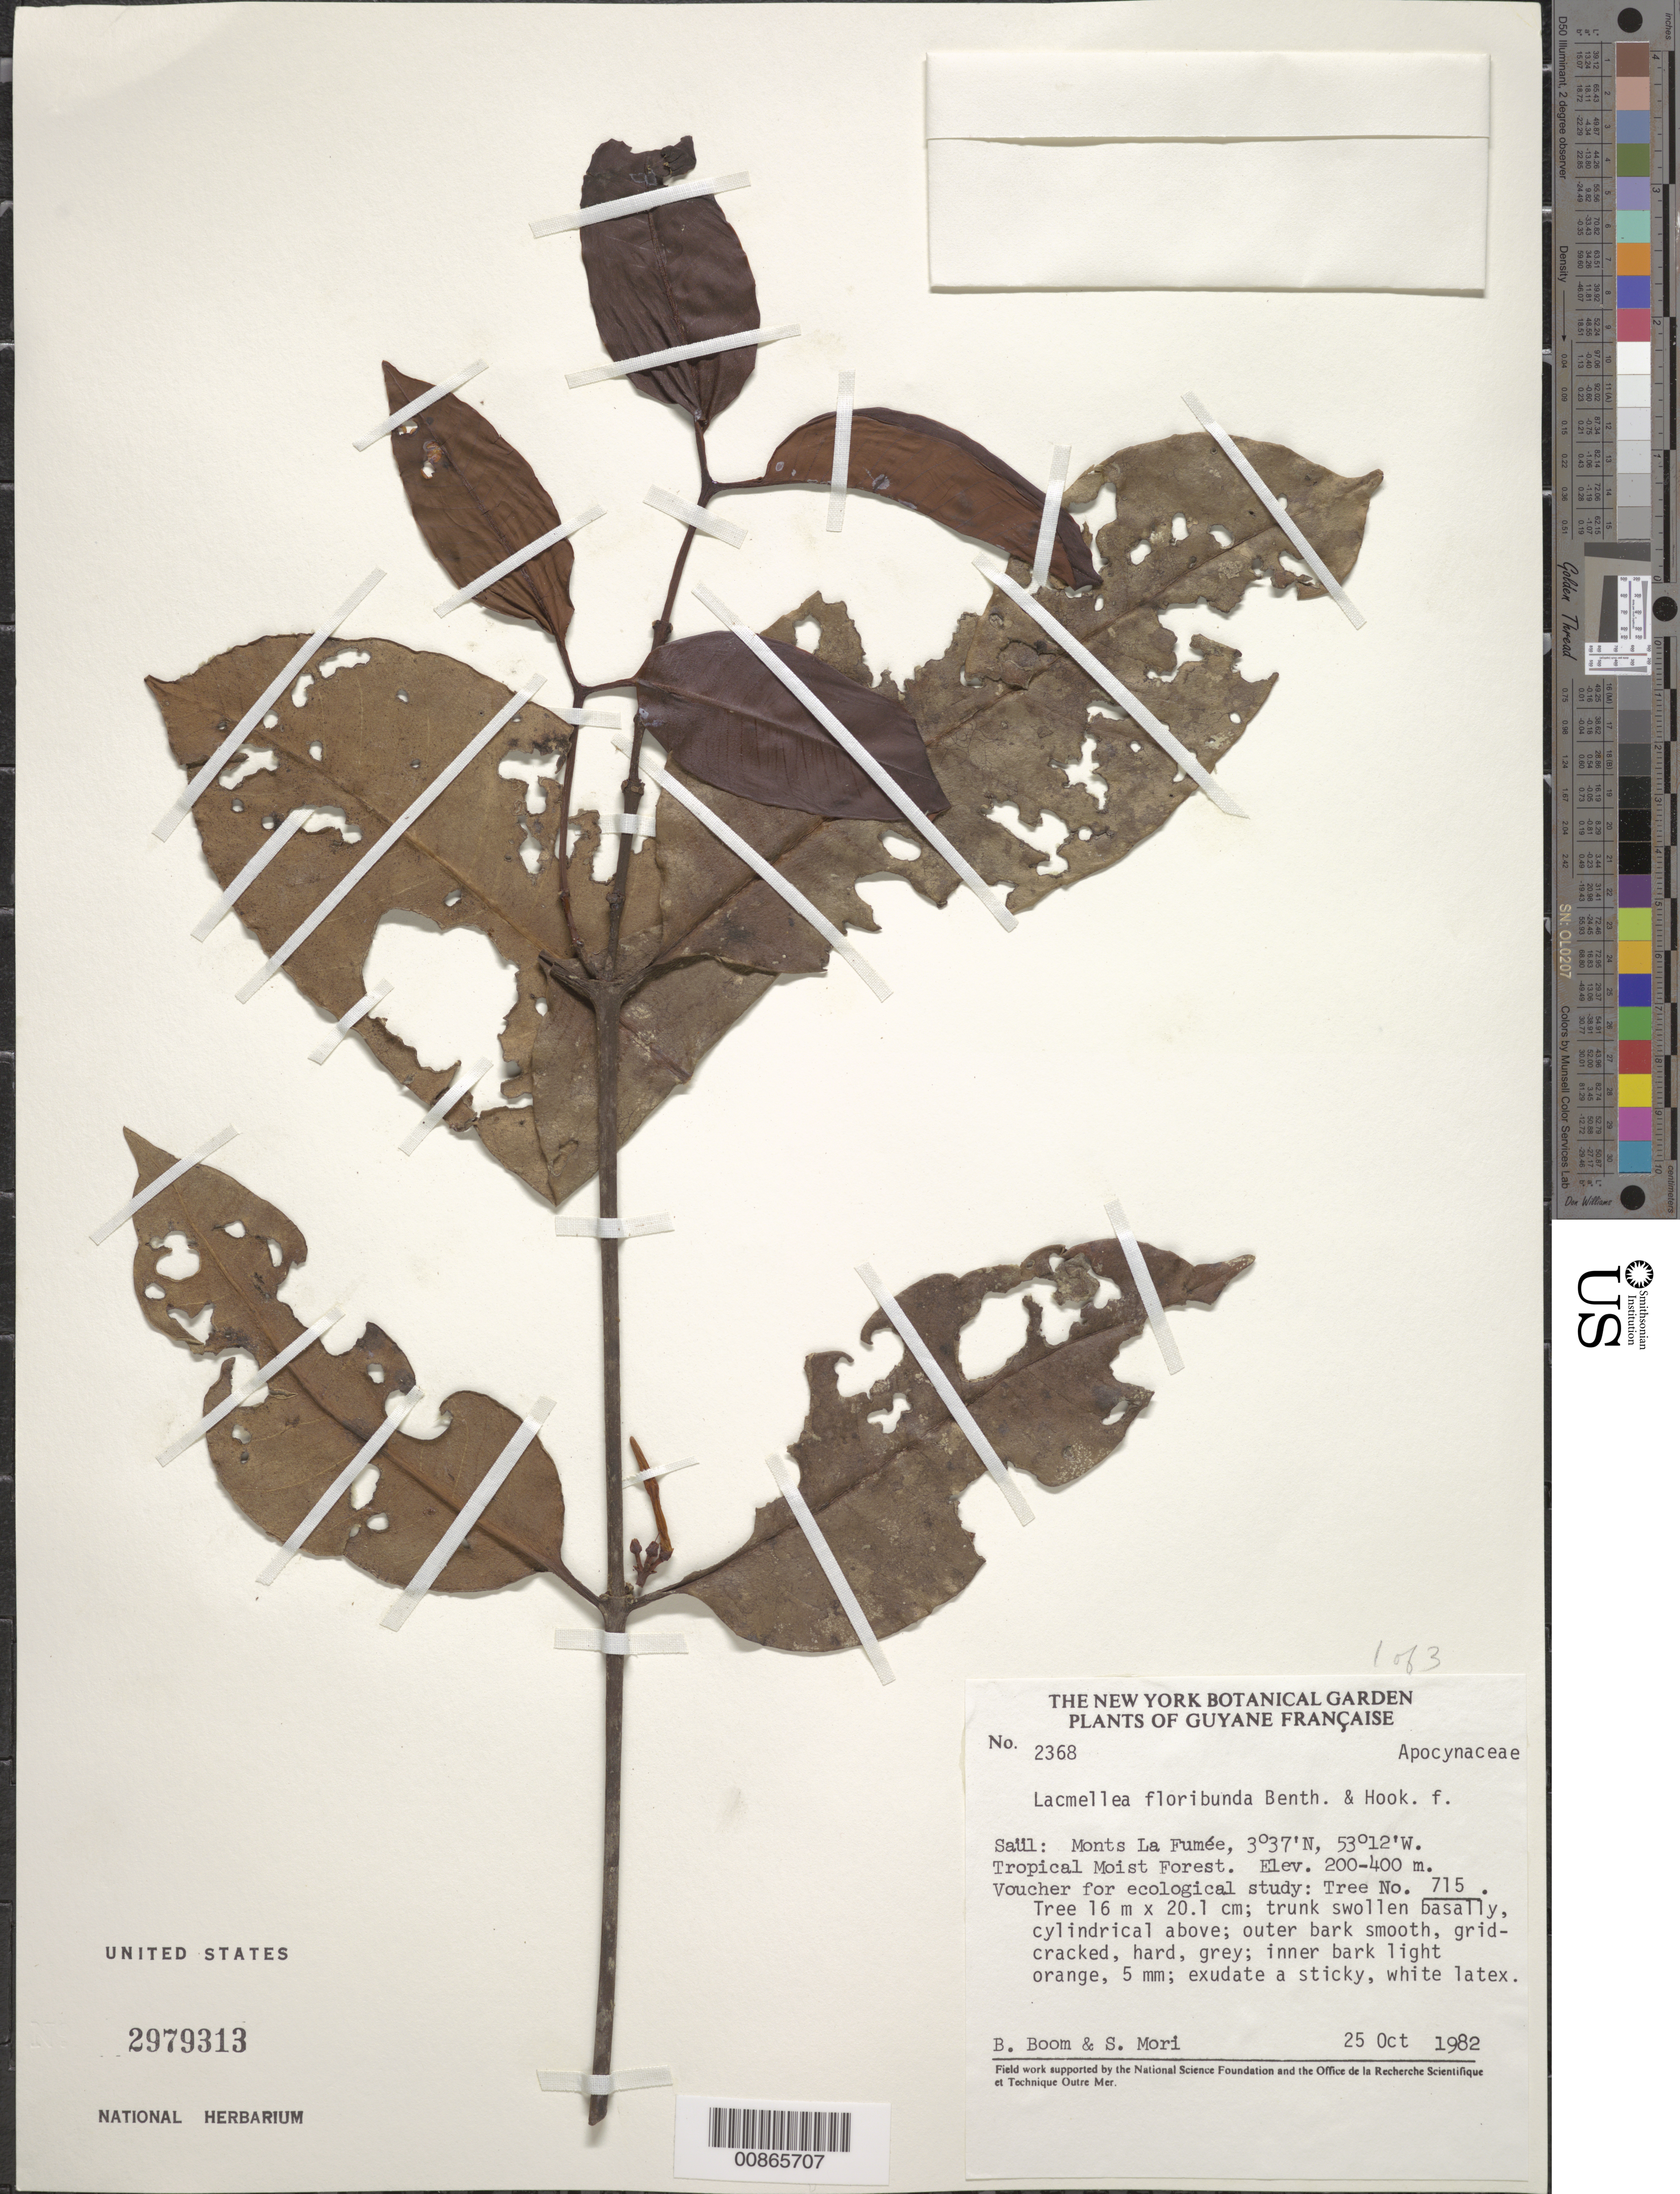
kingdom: Plantae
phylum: Tracheophyta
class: Magnoliopsida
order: Gentianales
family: Apocynaceae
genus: Lacmellea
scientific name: Lacmellea floribunda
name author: (Poepp.) Benth. & Hook. f.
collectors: B. M. Boom & S. Mori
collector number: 2368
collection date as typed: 25-Oct-82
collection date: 1982-10-25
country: French Guiana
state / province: Saint-Laurent-du-Maroni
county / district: Saül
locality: Monts La Fumée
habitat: Tropical moist forest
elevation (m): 200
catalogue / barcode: US 2979313